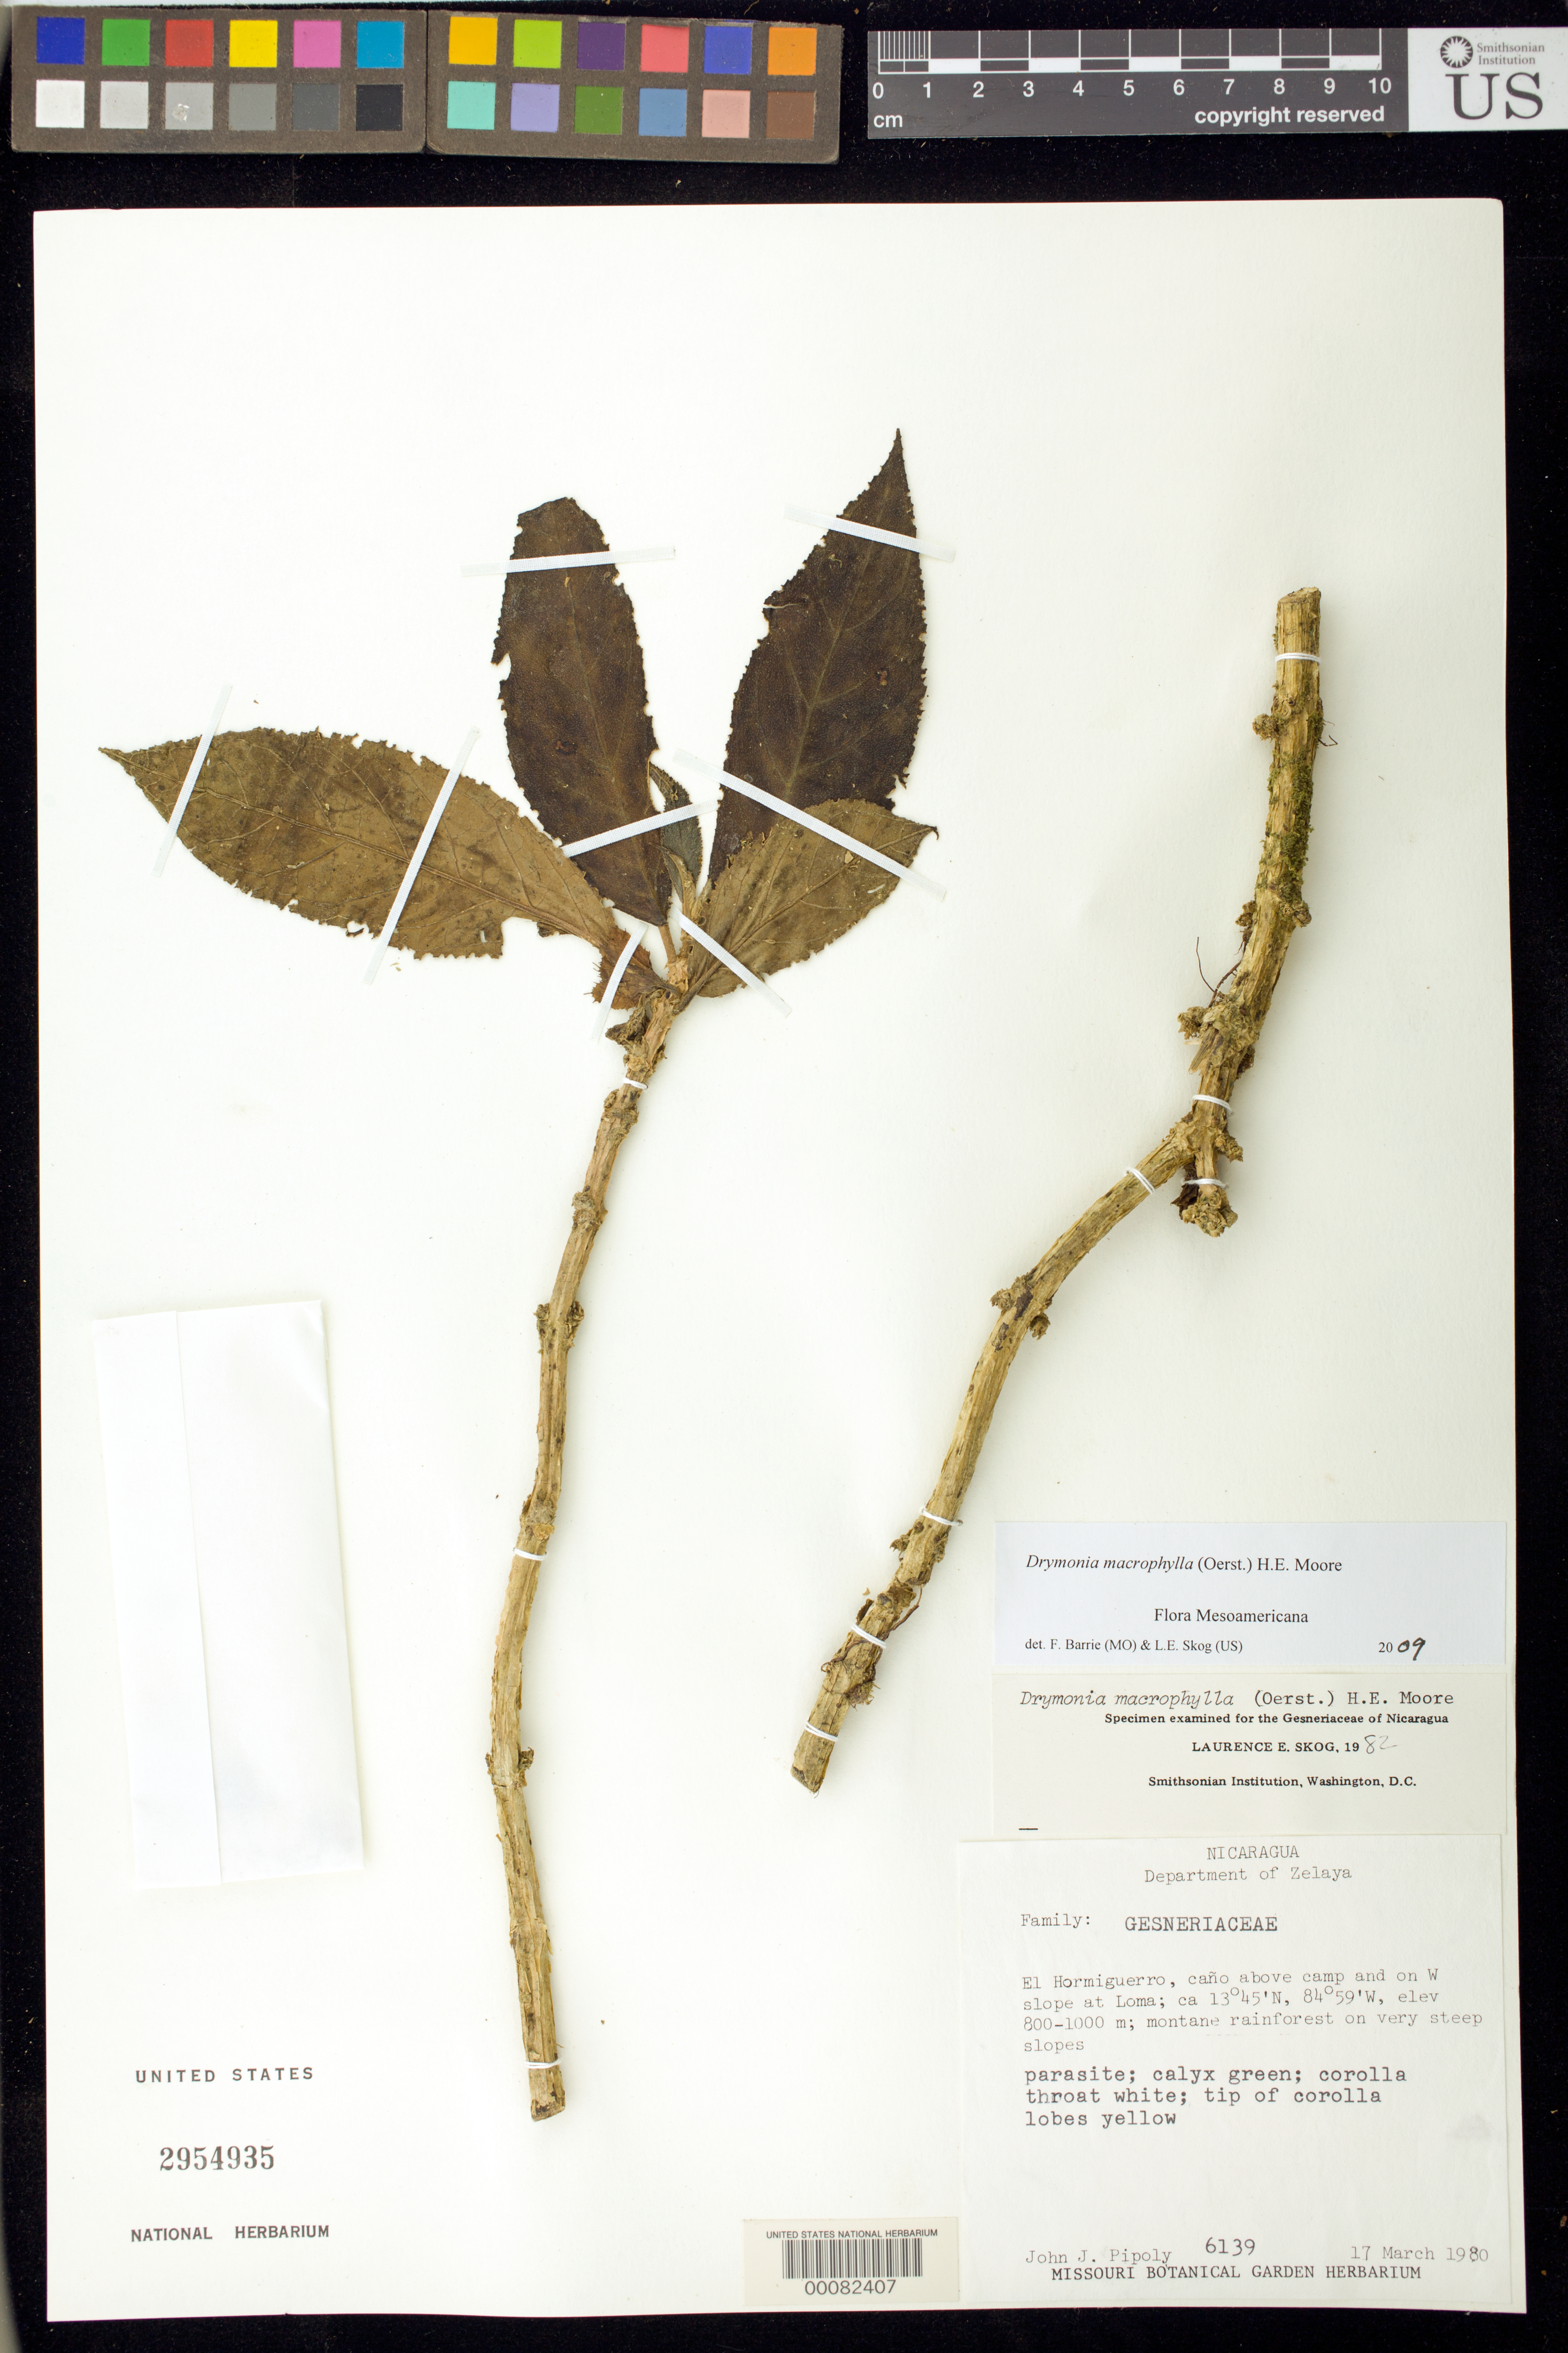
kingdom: Plantae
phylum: Tracheophyta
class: Magnoliopsida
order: Lamiales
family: Gesneriaceae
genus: Drymonia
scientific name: Drymonia macrophylla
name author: (Oerst.) H.E. Moore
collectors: J. J. Pipoly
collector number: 6139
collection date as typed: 17 Mar 1980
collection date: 1980-03-17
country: Nicaragua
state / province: Atlántico Norte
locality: El Hormiguerro, Cano above camp and on W slope at Loma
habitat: Montane rainforest on very steep slopes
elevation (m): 800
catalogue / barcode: US 2954935